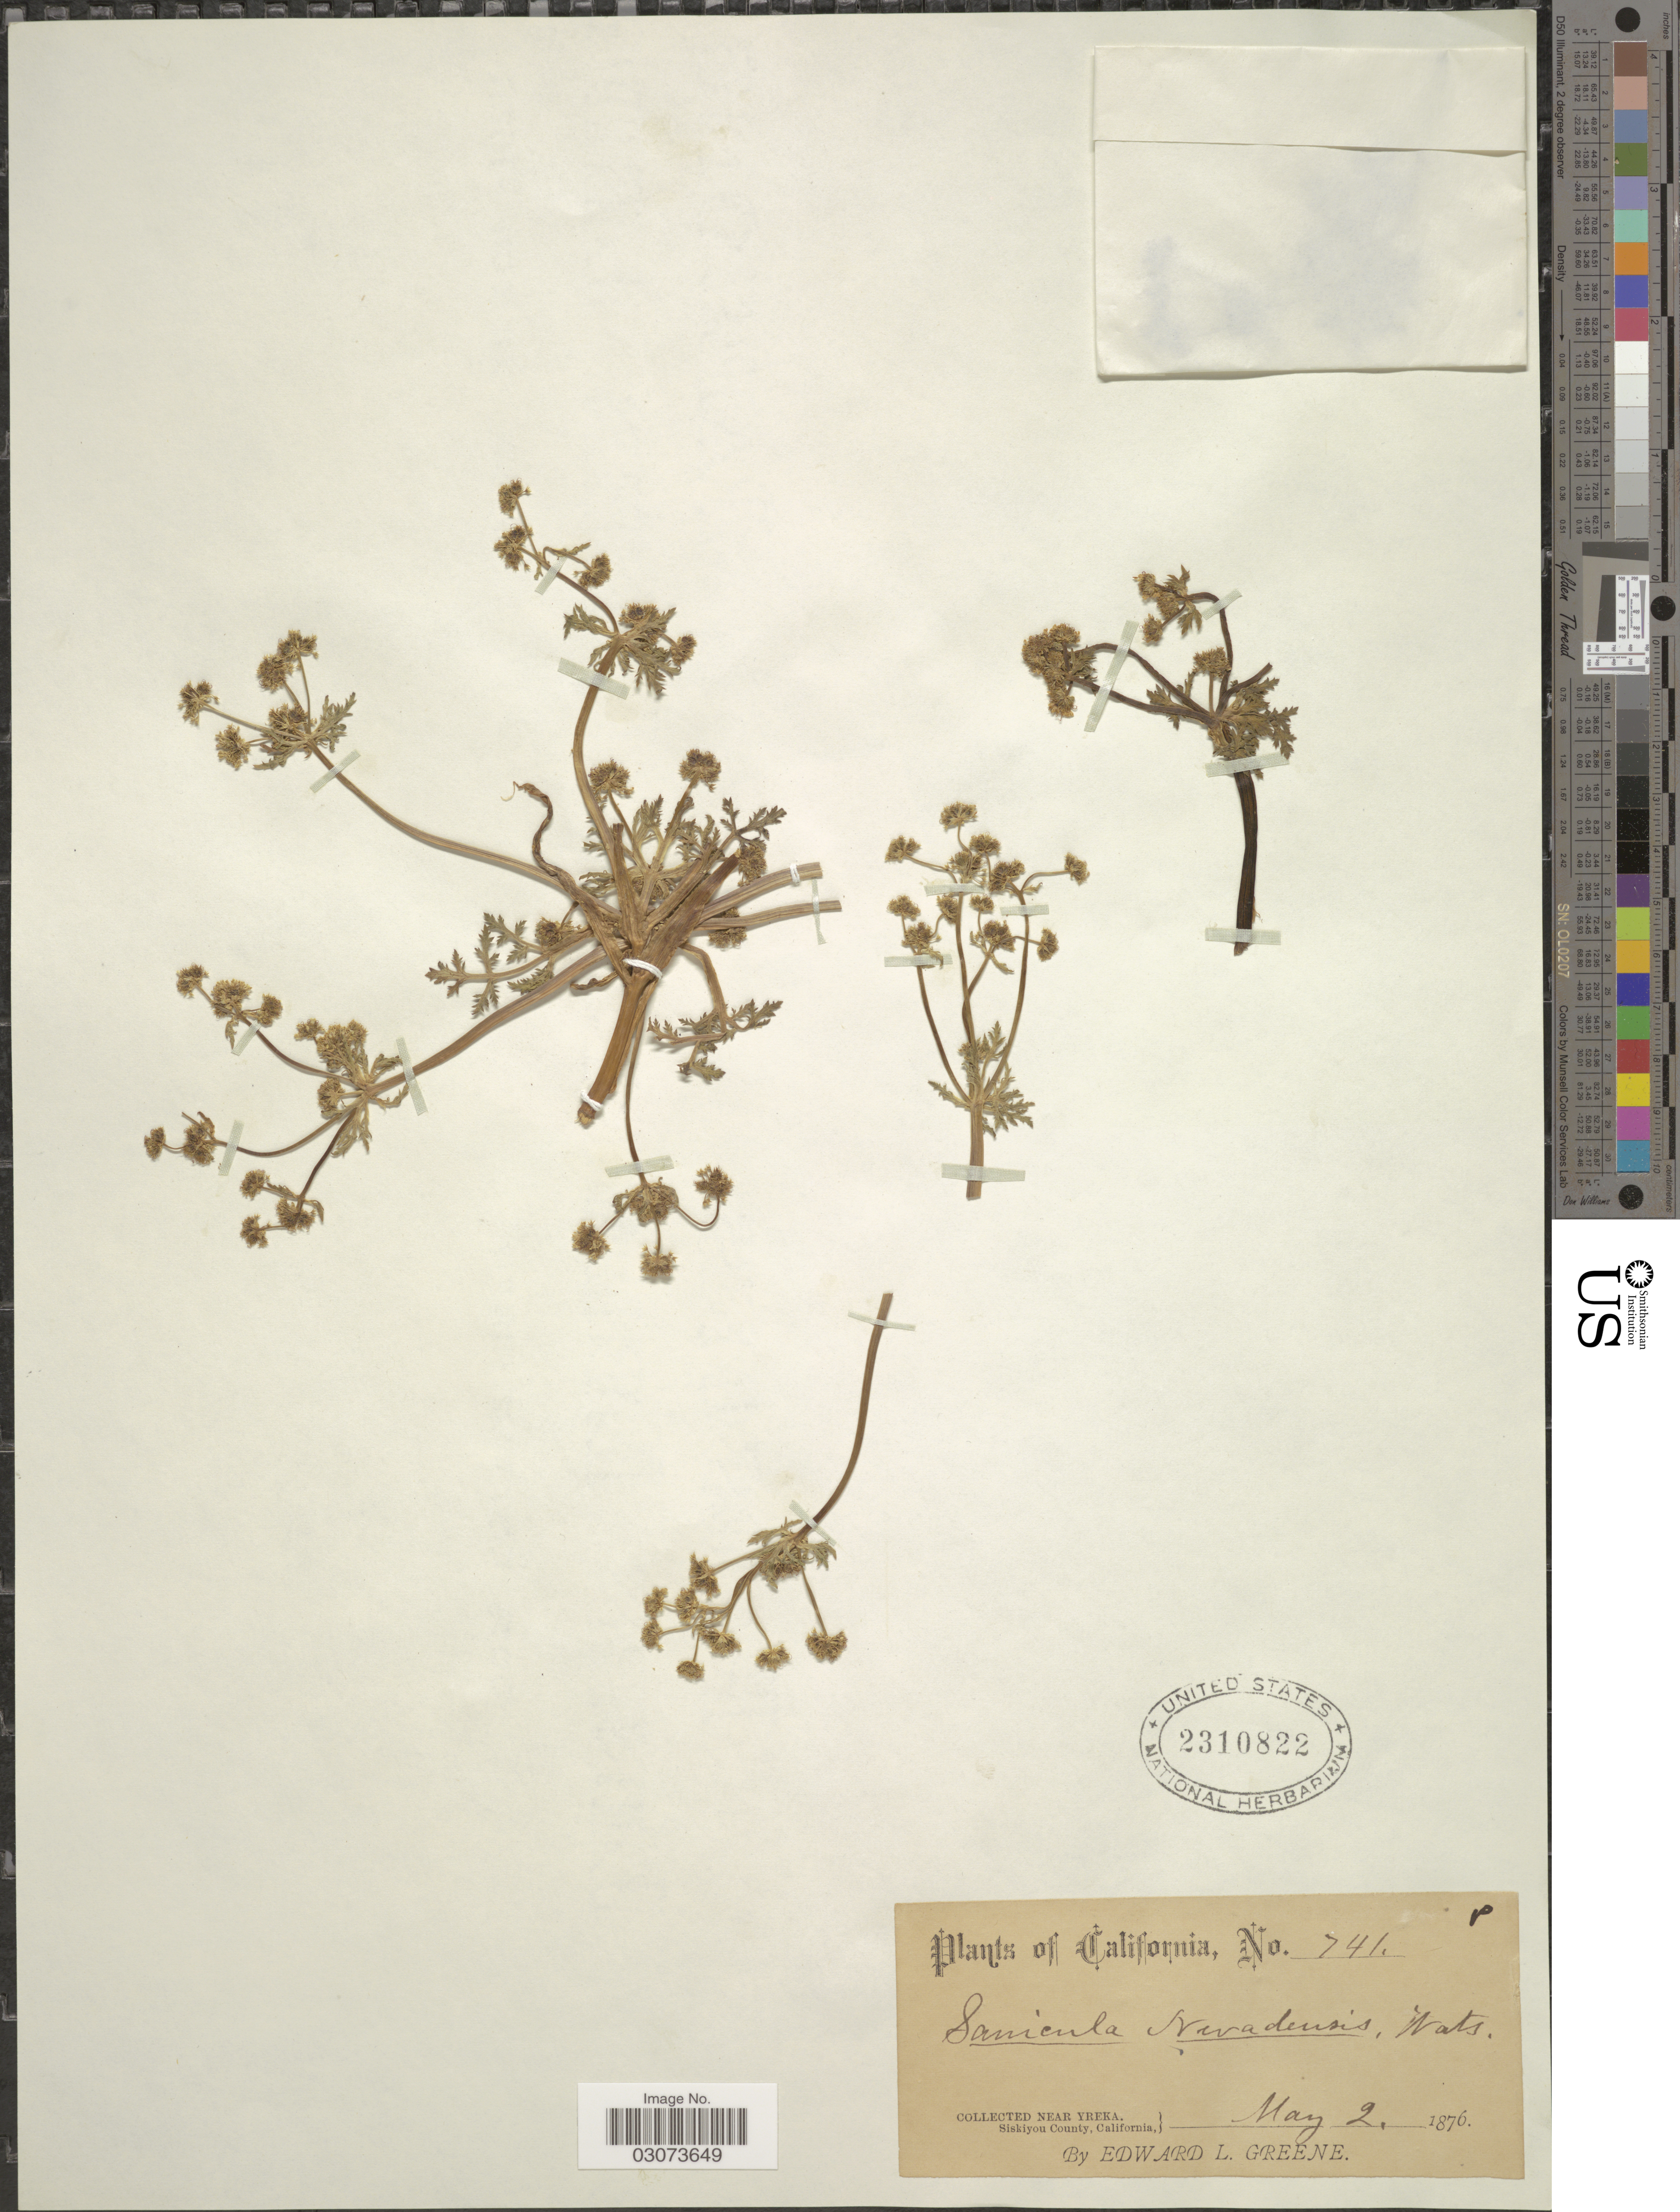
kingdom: Plantae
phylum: Tracheophyta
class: Magnoliopsida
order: Apiales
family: Apiaceae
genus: Sanicula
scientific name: Sanicula graveolens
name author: Poepp. ex DC.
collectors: E. L. Greene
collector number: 741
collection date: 1876-05-02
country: United States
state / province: California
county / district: Siskiyou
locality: Near Yreka, Siskiyou County.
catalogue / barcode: US 2310822